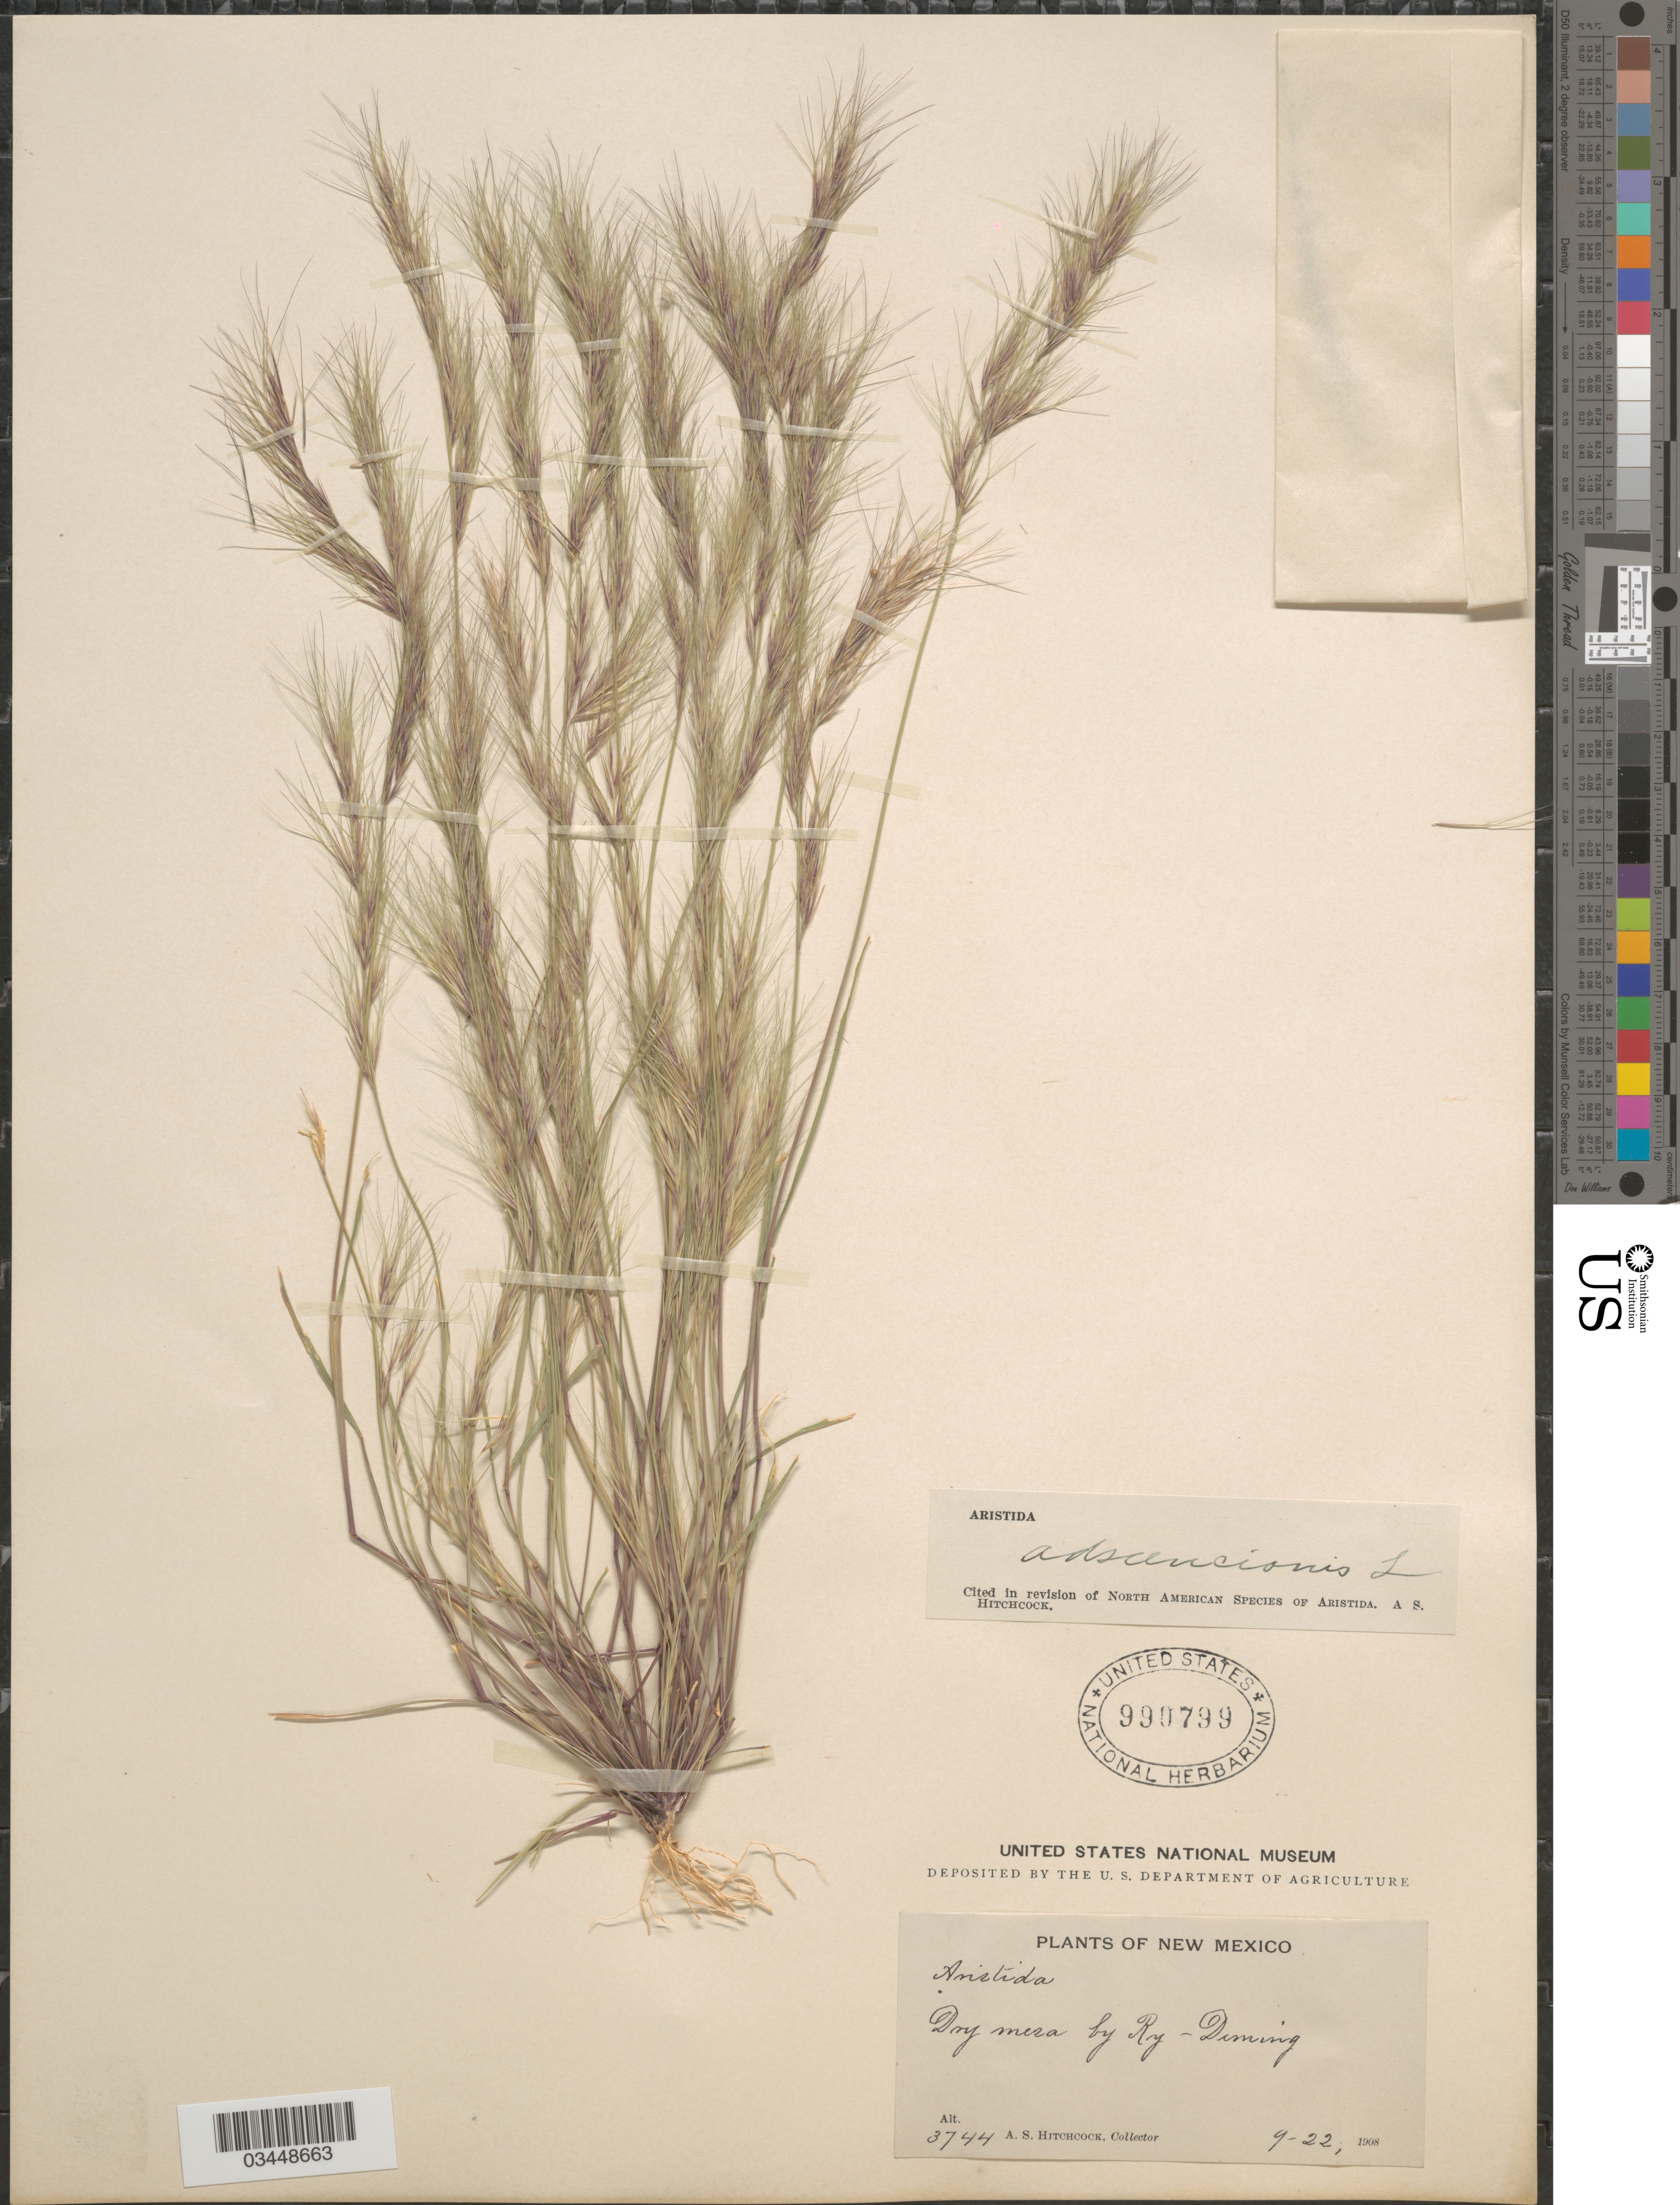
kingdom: Plantae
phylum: Tracheophyta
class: Liliopsida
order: Poales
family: Poaceae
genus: Aristida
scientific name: Aristida adscensionis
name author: L.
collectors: A. S. Hitchcock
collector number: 3744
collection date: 1908-09-22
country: United States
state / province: New Mexico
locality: Dry mesa by Ry-Deming.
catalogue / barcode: US 990799